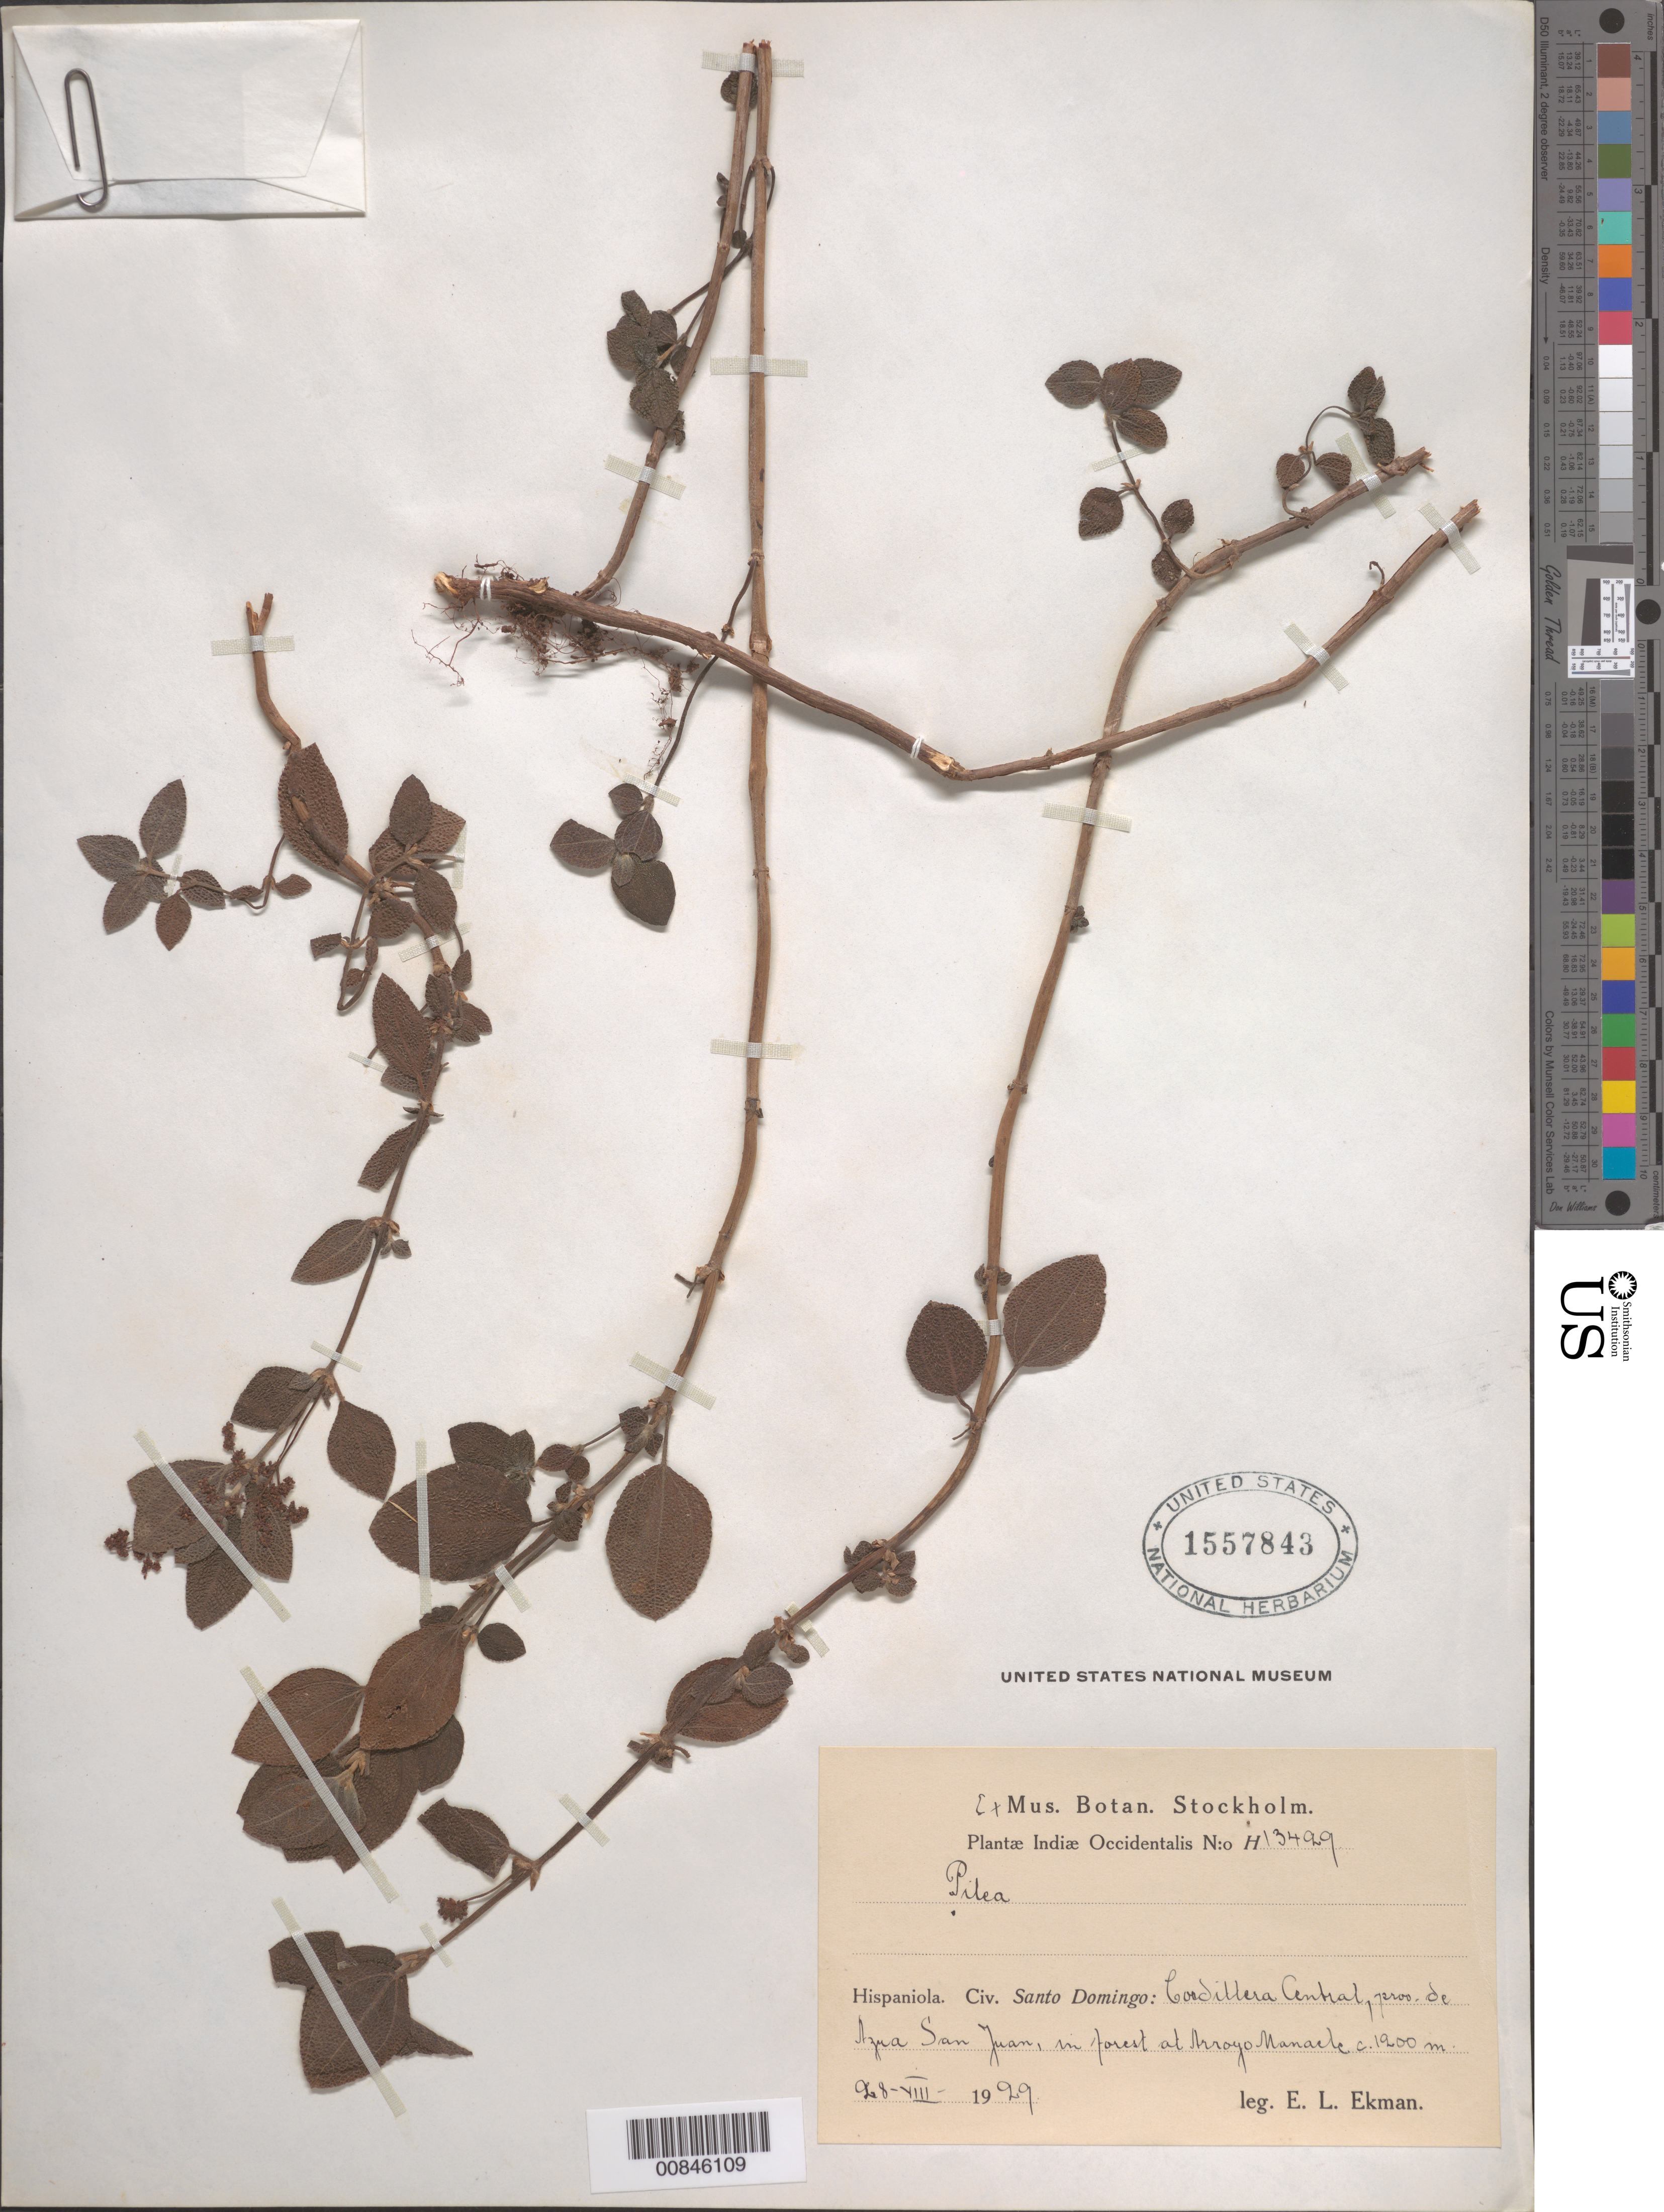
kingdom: Plantae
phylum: Tracheophyta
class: Magnoliopsida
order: Rosales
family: Urticaceae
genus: Pilea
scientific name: Pilea sp.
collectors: E. L. Ekman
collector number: H 13429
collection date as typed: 28 Aug 1929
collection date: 1929-08-28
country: Dominican Republic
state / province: Azua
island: Hispaniola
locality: Cordillera Central, San Juan, in forest at Arroyo Manacle.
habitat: In forest.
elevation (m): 1200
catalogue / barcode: US 1557843